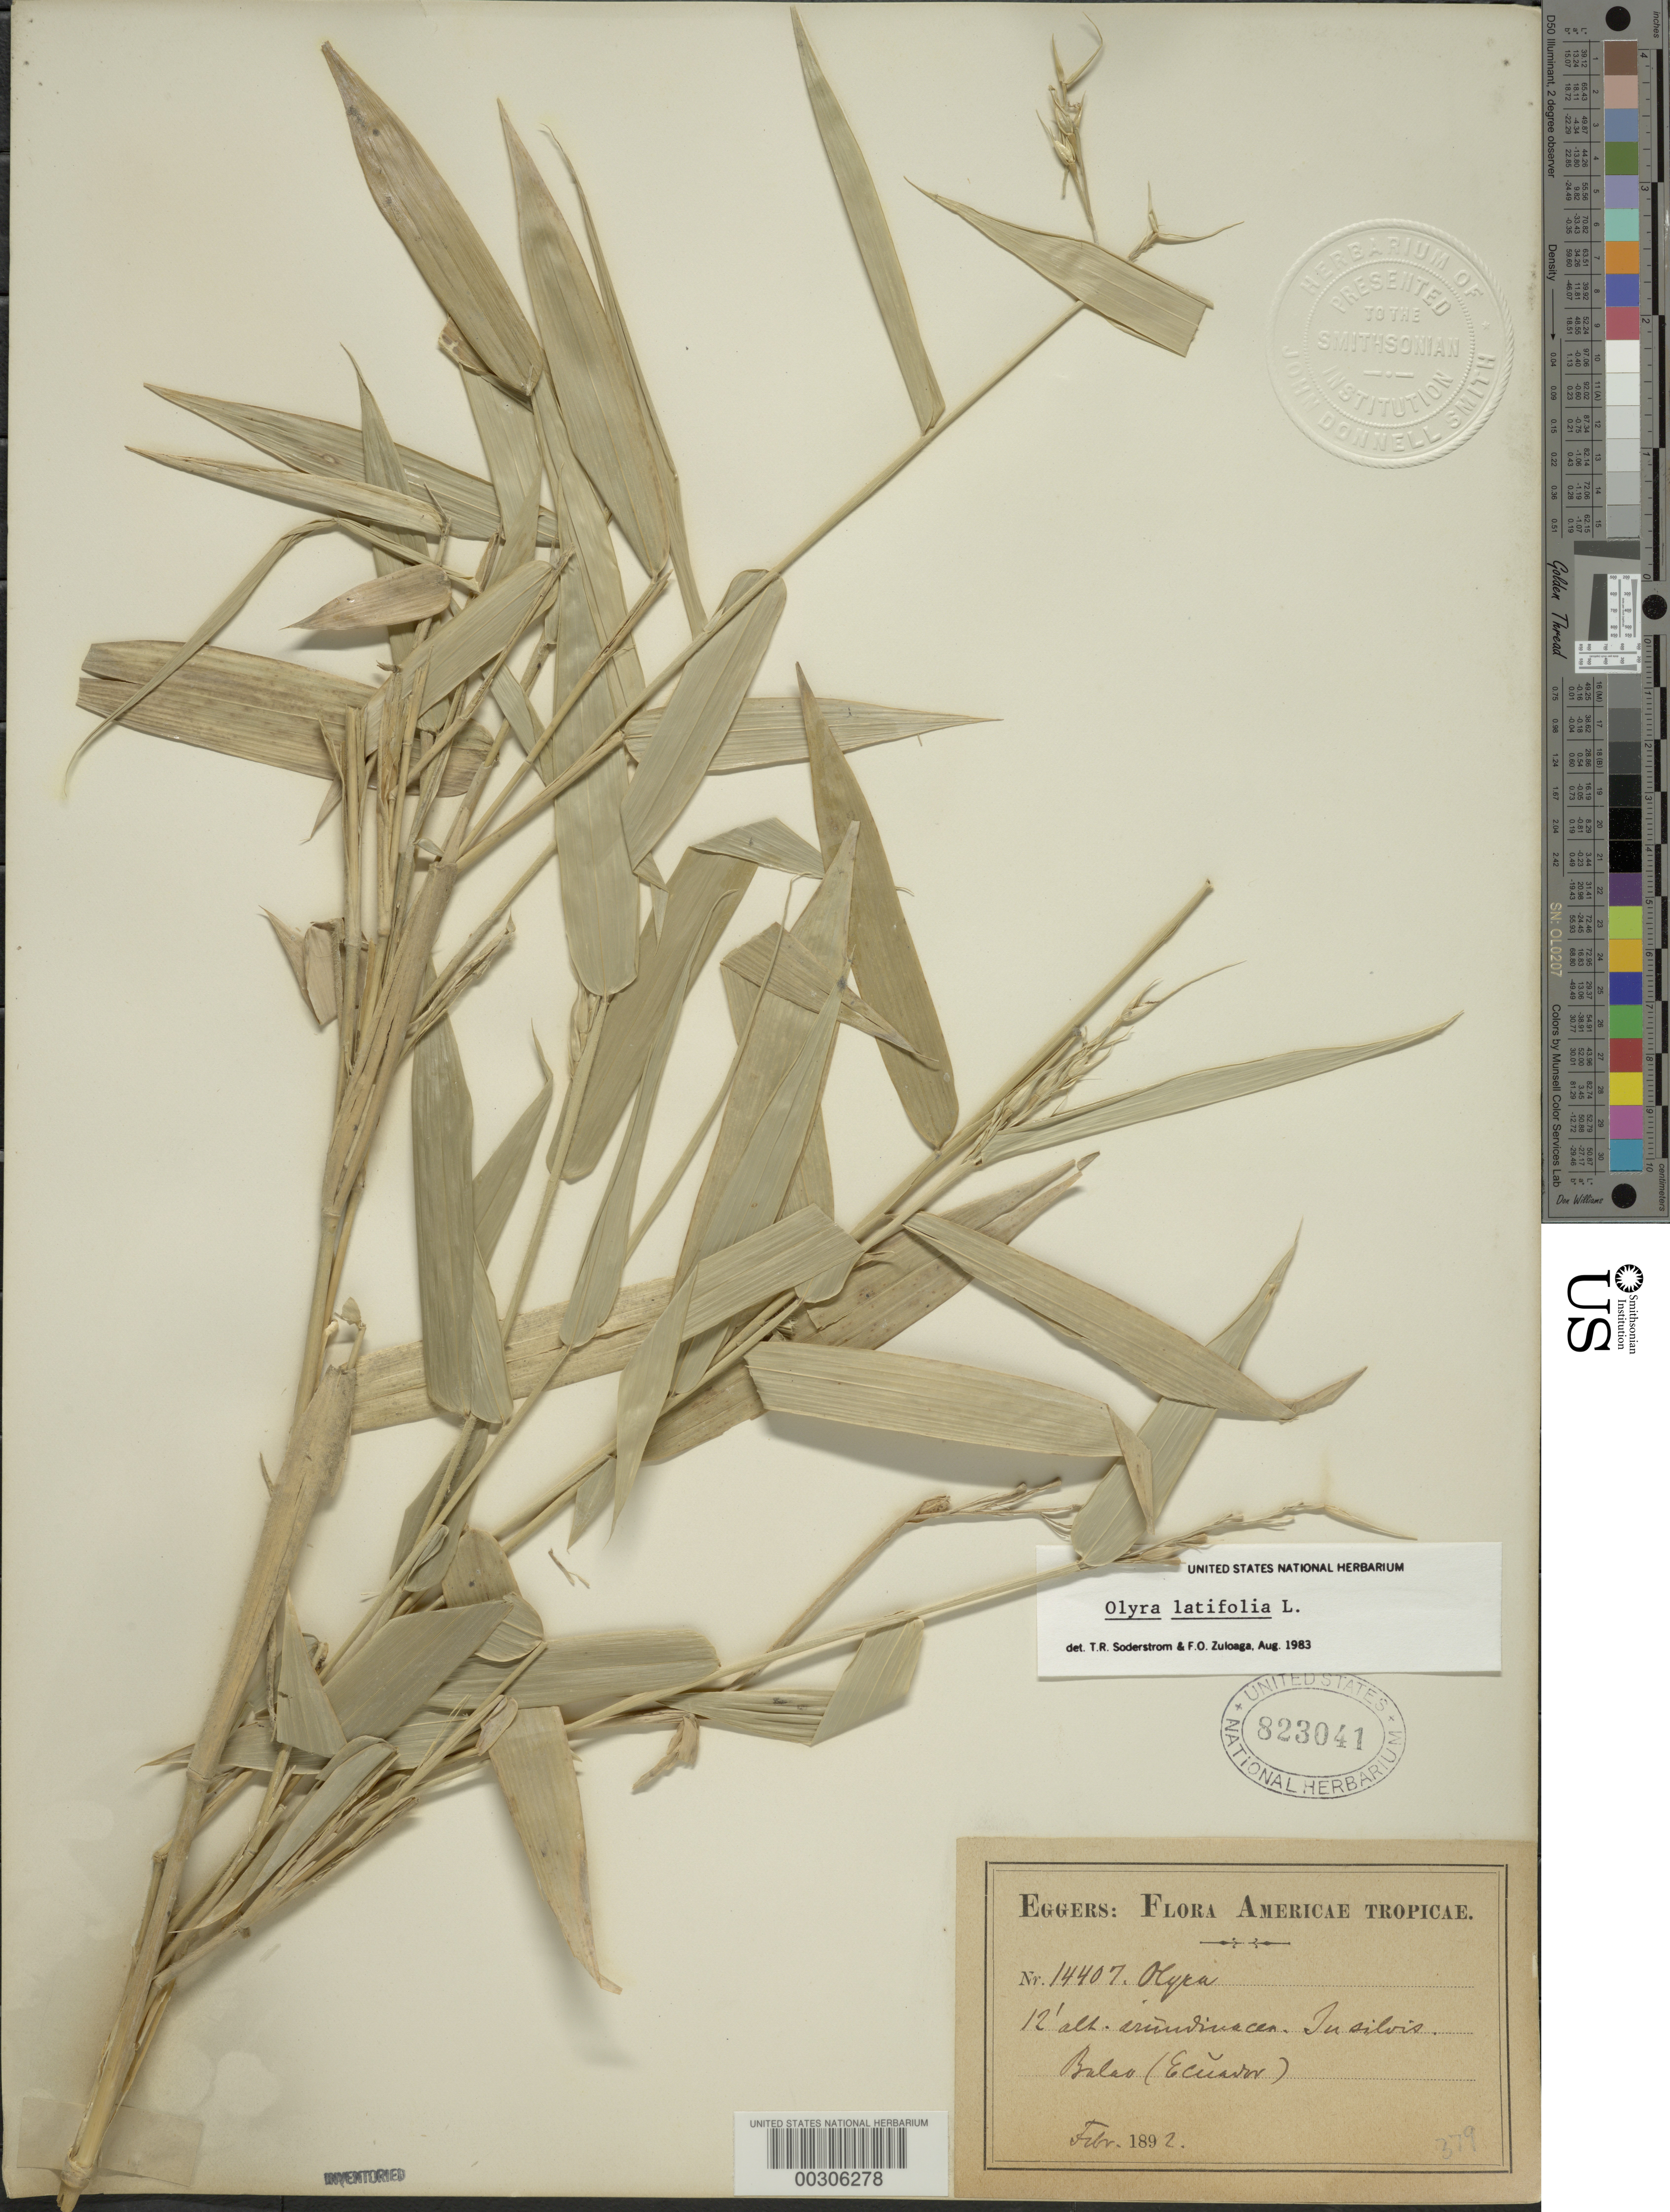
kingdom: Plantae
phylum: Tracheophyta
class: Liliopsida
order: Poales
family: Poaceae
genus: Olyra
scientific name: Olyra latifolia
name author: L.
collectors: H. F. A. von Eggers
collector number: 14407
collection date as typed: Feb 1892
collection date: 1892-02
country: Ecuador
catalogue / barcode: US 823041